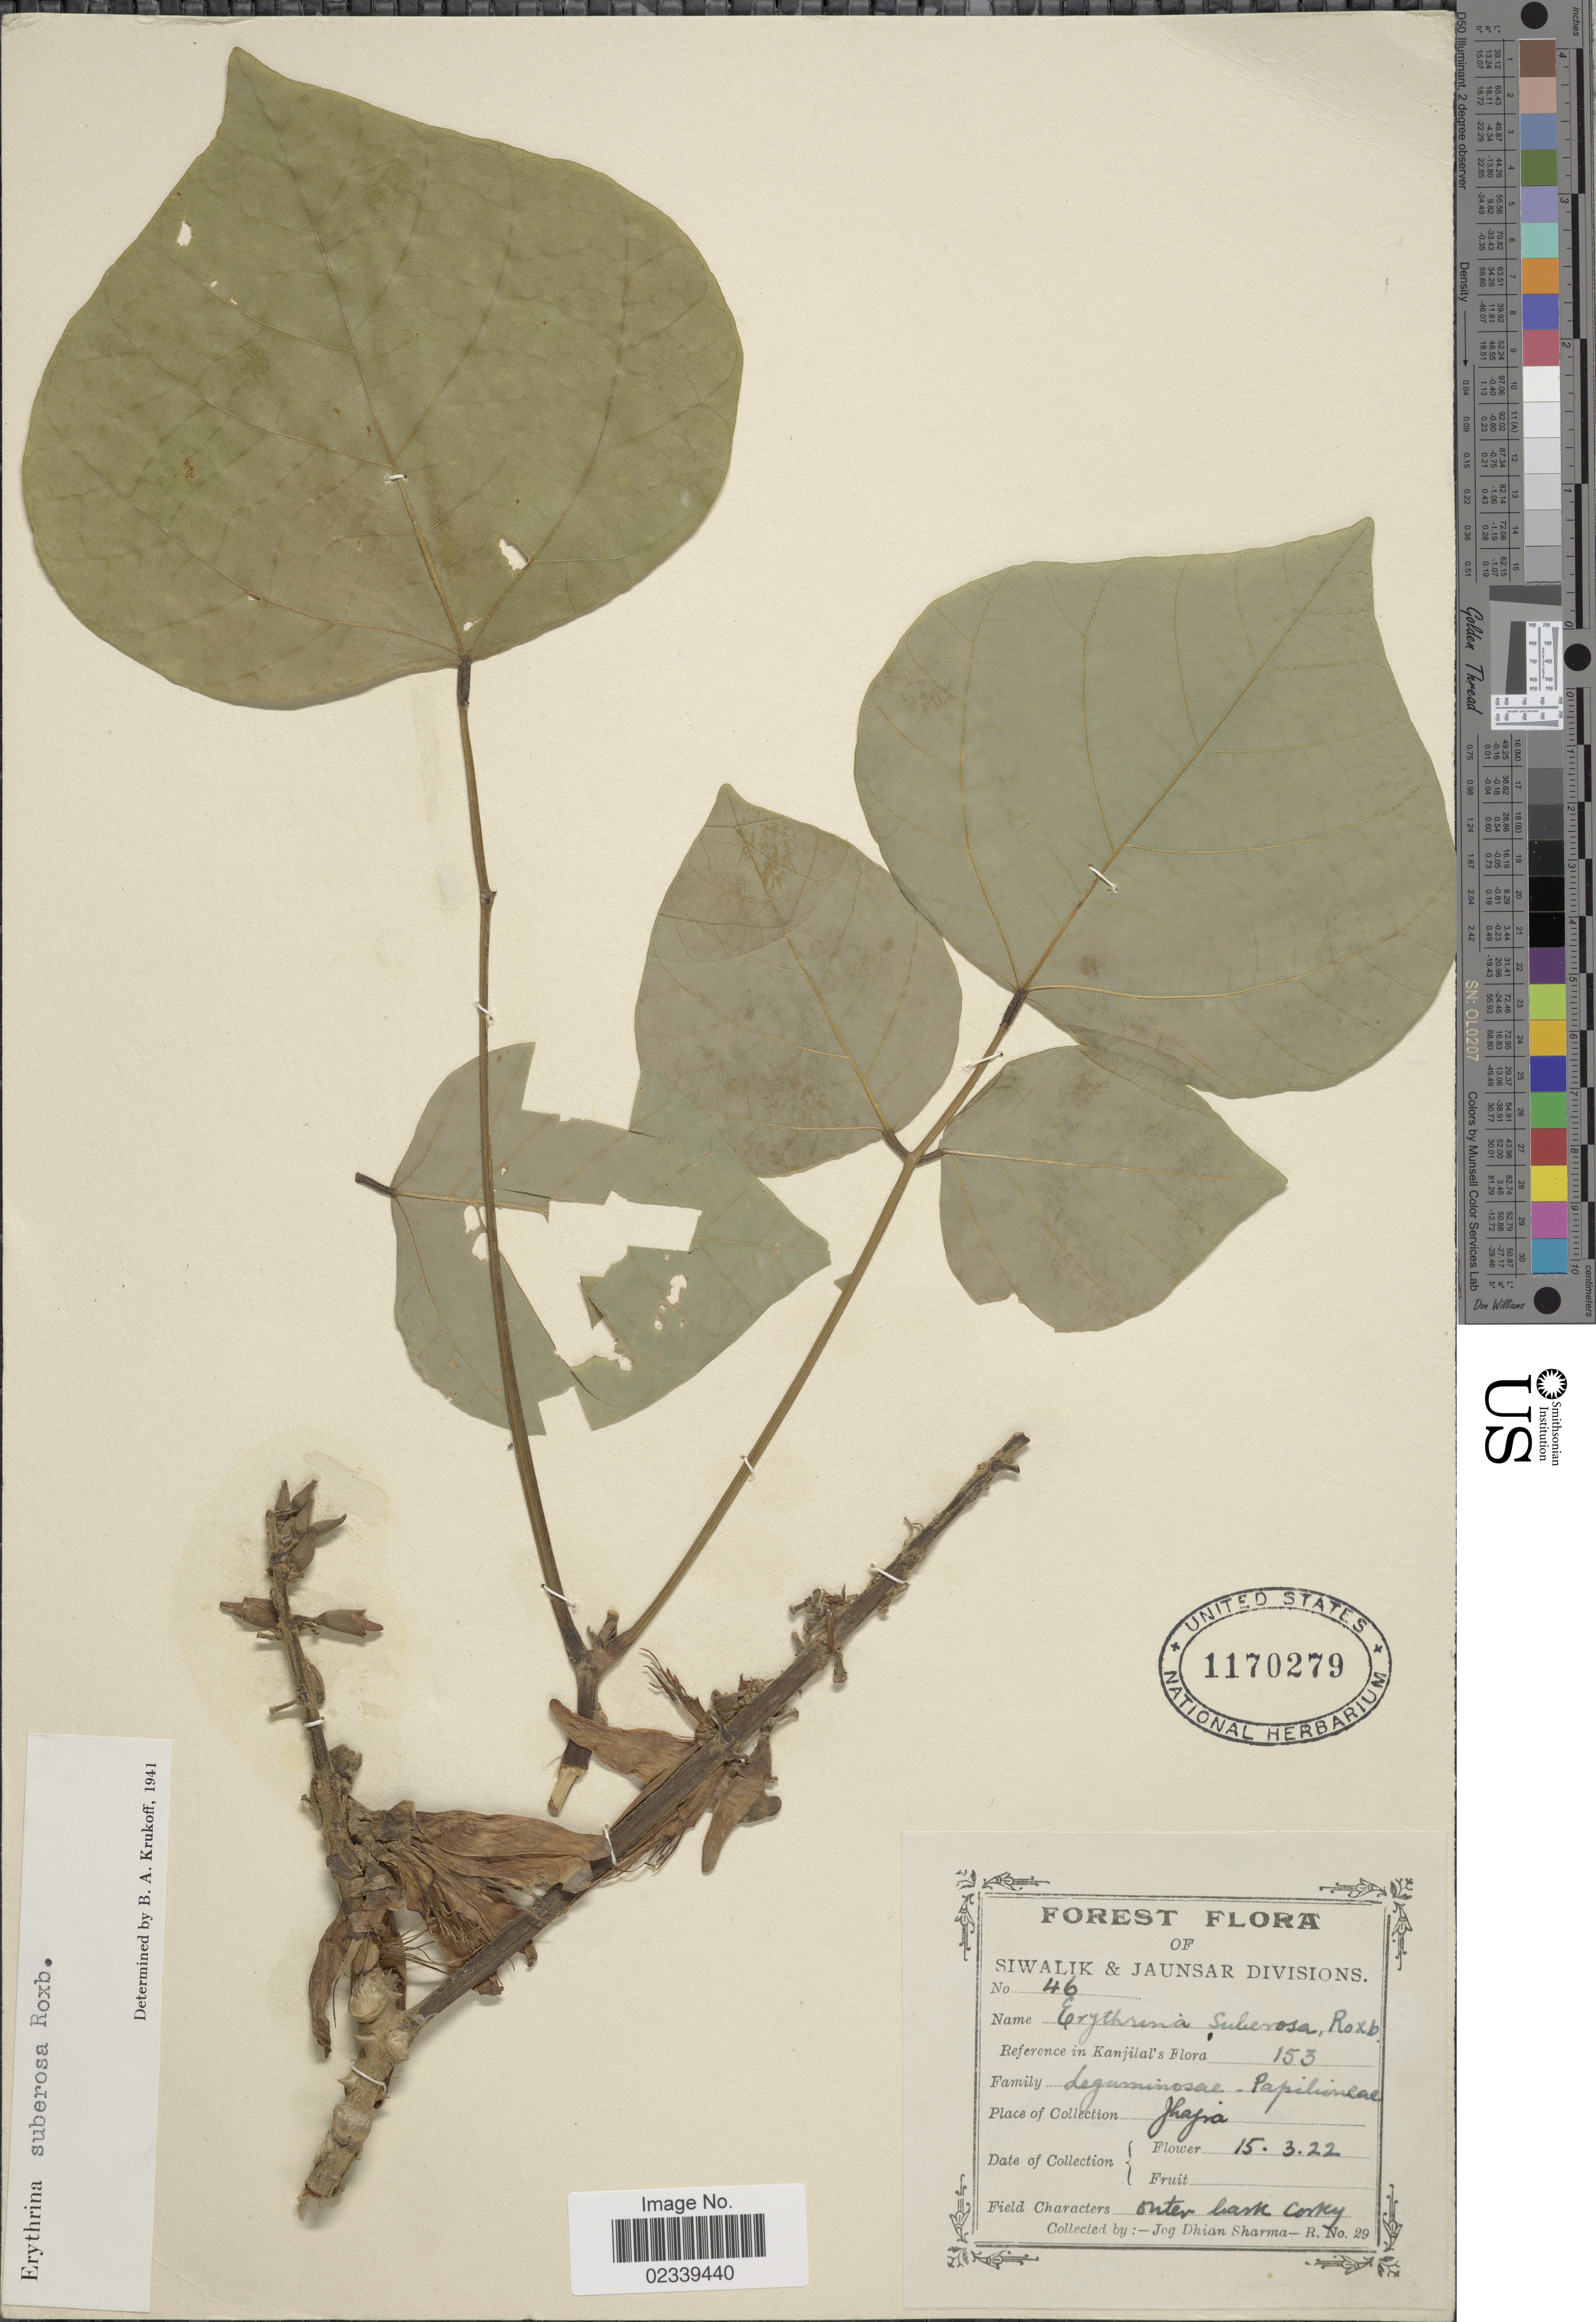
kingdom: Plantae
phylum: Tracheophyta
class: Magnoliopsida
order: Fabales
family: Fabaceae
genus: Erythrina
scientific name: Erythrina suberosa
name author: Roxb.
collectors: J. Sharma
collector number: R. ?29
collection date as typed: Transcribed d/m/y: 15/3/22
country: India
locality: Siwalik & Jaunsar Divisions, Jhajra.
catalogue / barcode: US 1170279